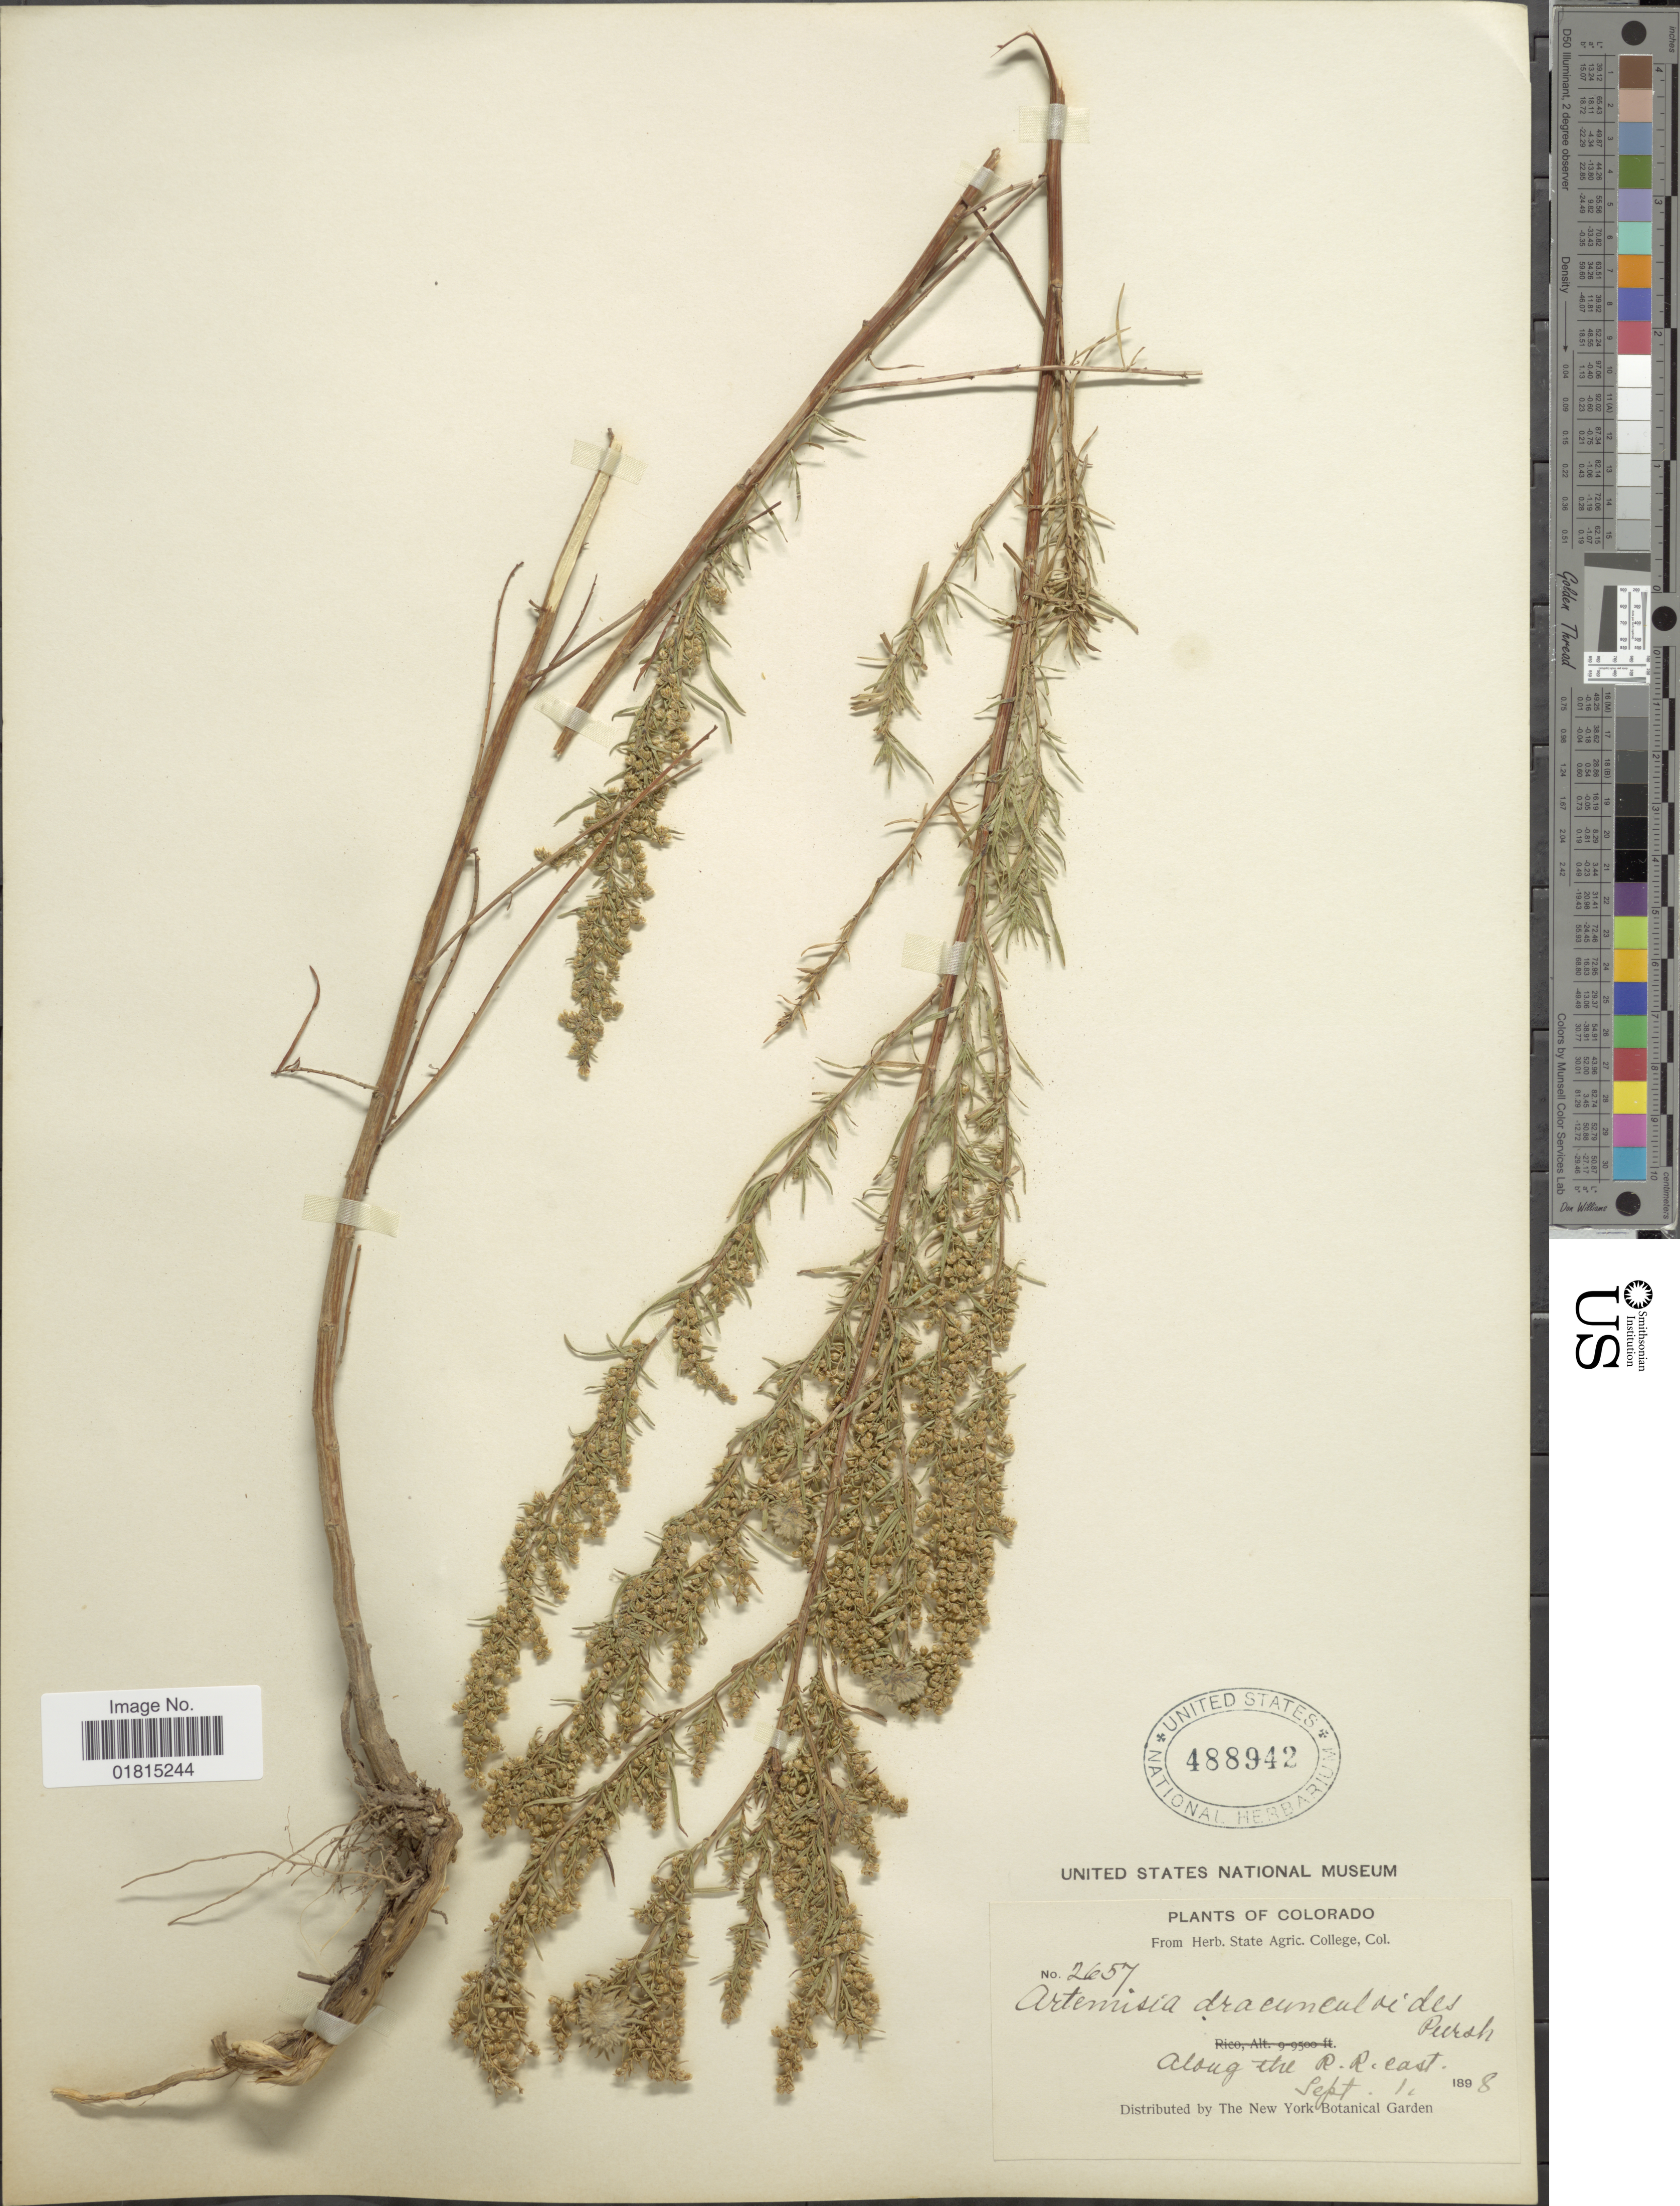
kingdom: Plantae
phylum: Tracheophyta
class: Magnoliopsida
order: Asterales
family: Asteraceae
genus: Artemisia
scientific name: Artemisia dracunculoides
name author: Pursh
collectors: ex herb. State Agric. College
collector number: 2657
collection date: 1898-09-01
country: United States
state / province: Colorado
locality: Along the R.R. east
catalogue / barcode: US 488942